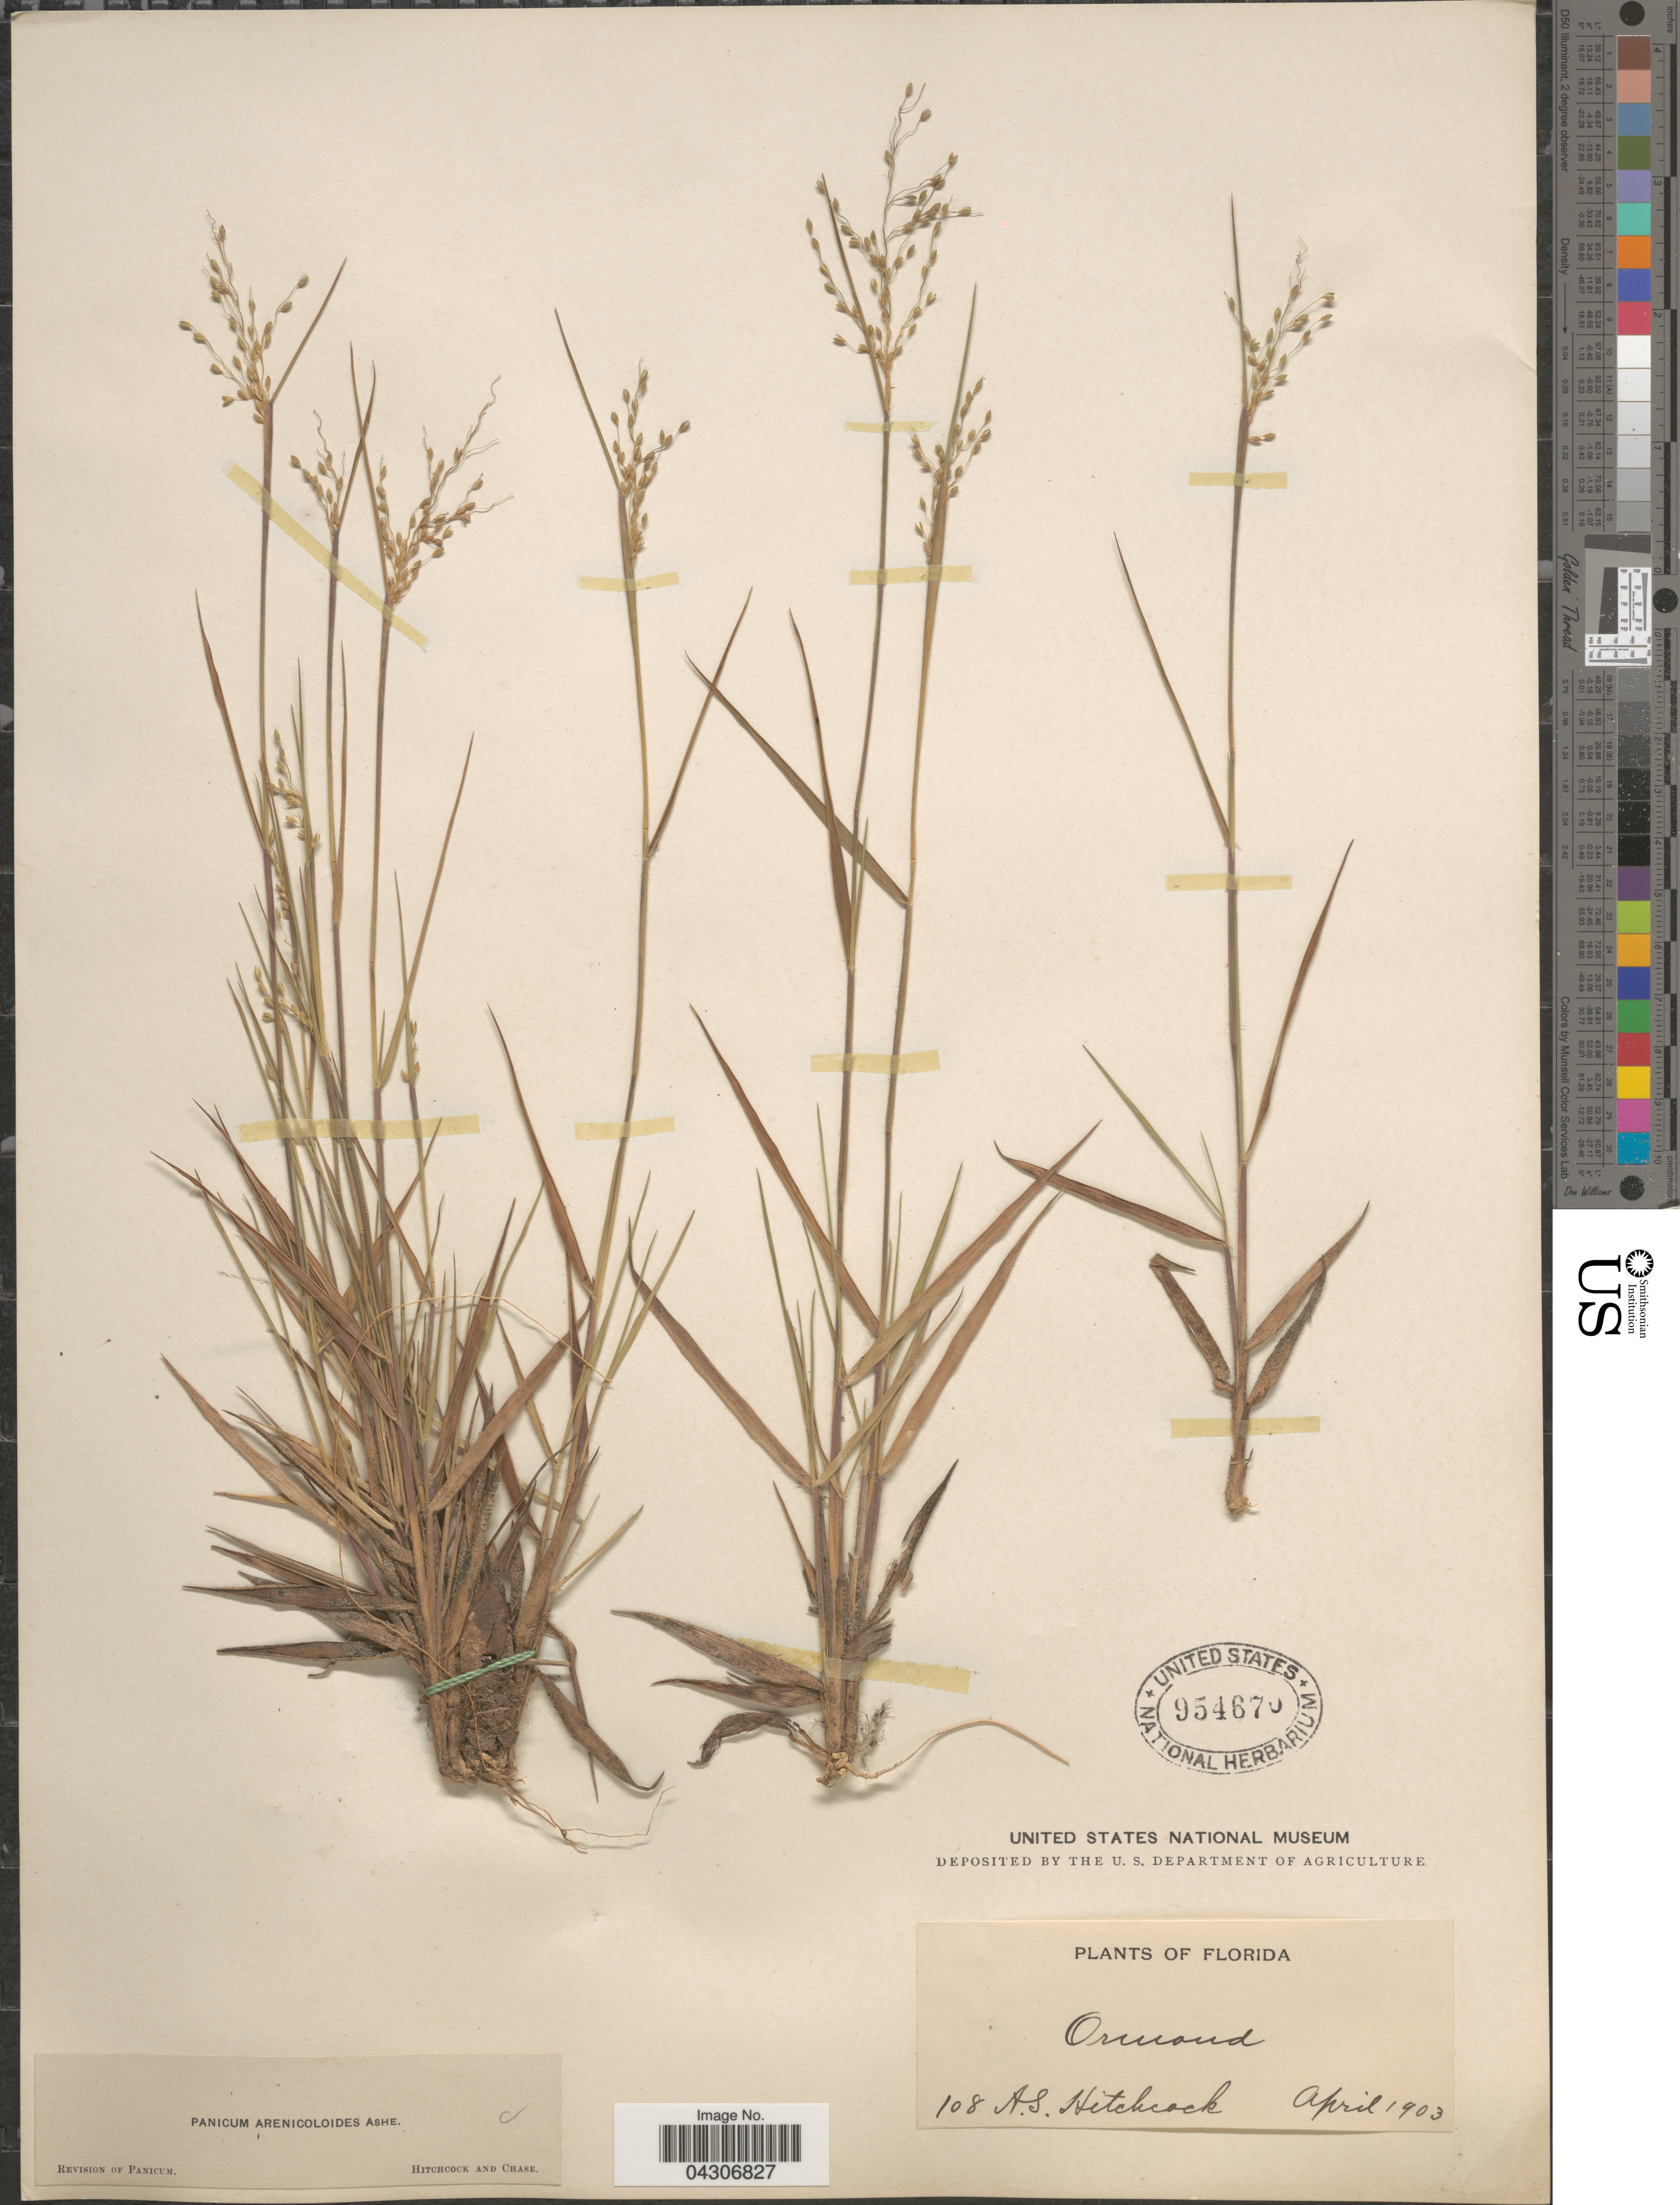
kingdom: Plantae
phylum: Tracheophyta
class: Liliopsida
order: Poales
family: Poaceae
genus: Dichanthelium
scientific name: Dichanthelium aciculare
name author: (Desv. ex Poir.) Gould & C.A. Clark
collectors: A. S. Hitchcock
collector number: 108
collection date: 1903-04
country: United States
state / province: Florida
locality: Ormond.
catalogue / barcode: US 954670